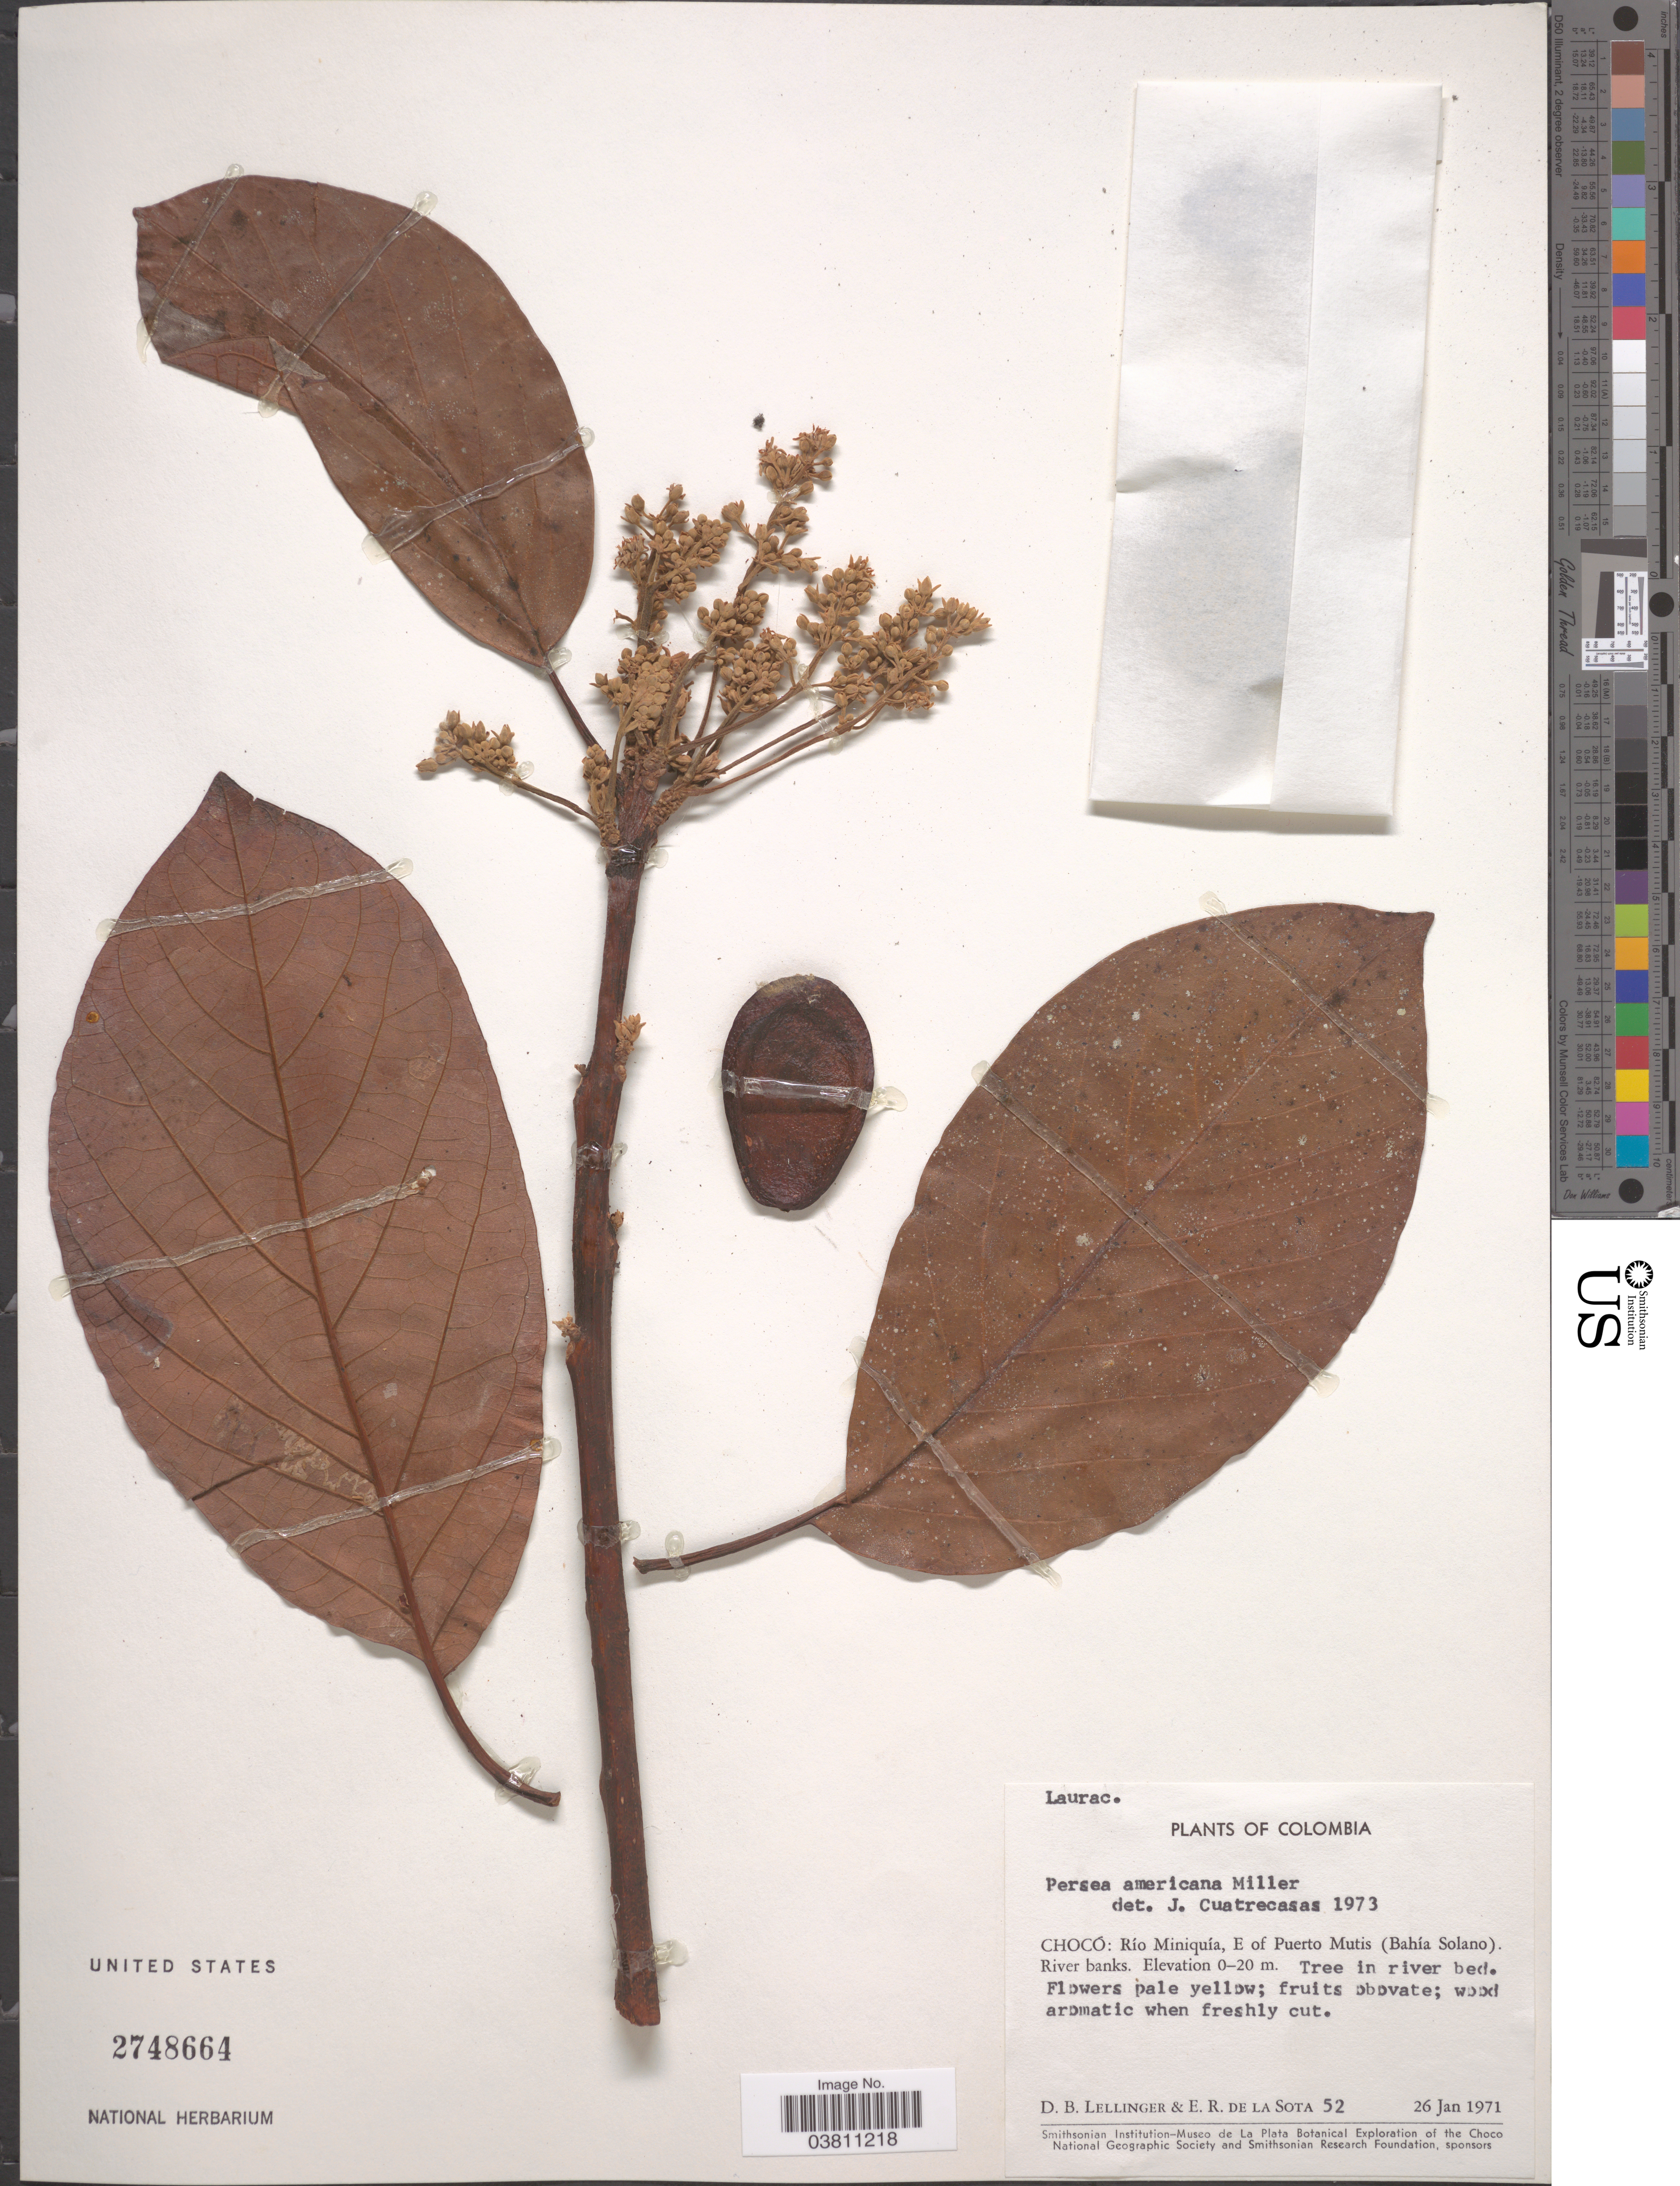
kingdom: Plantae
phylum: Tracheophyta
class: Magnoliopsida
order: Laurales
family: Lauraceae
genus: Persea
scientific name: Persea americana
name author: Mill.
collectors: D. B. Lellinger & E. R. de la Sota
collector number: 52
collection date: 1971-01-26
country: Colombia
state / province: Chocó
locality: Río Miniquía, E of Puerto Mutis (Bahía Solano).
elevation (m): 0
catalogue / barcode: US 2748664